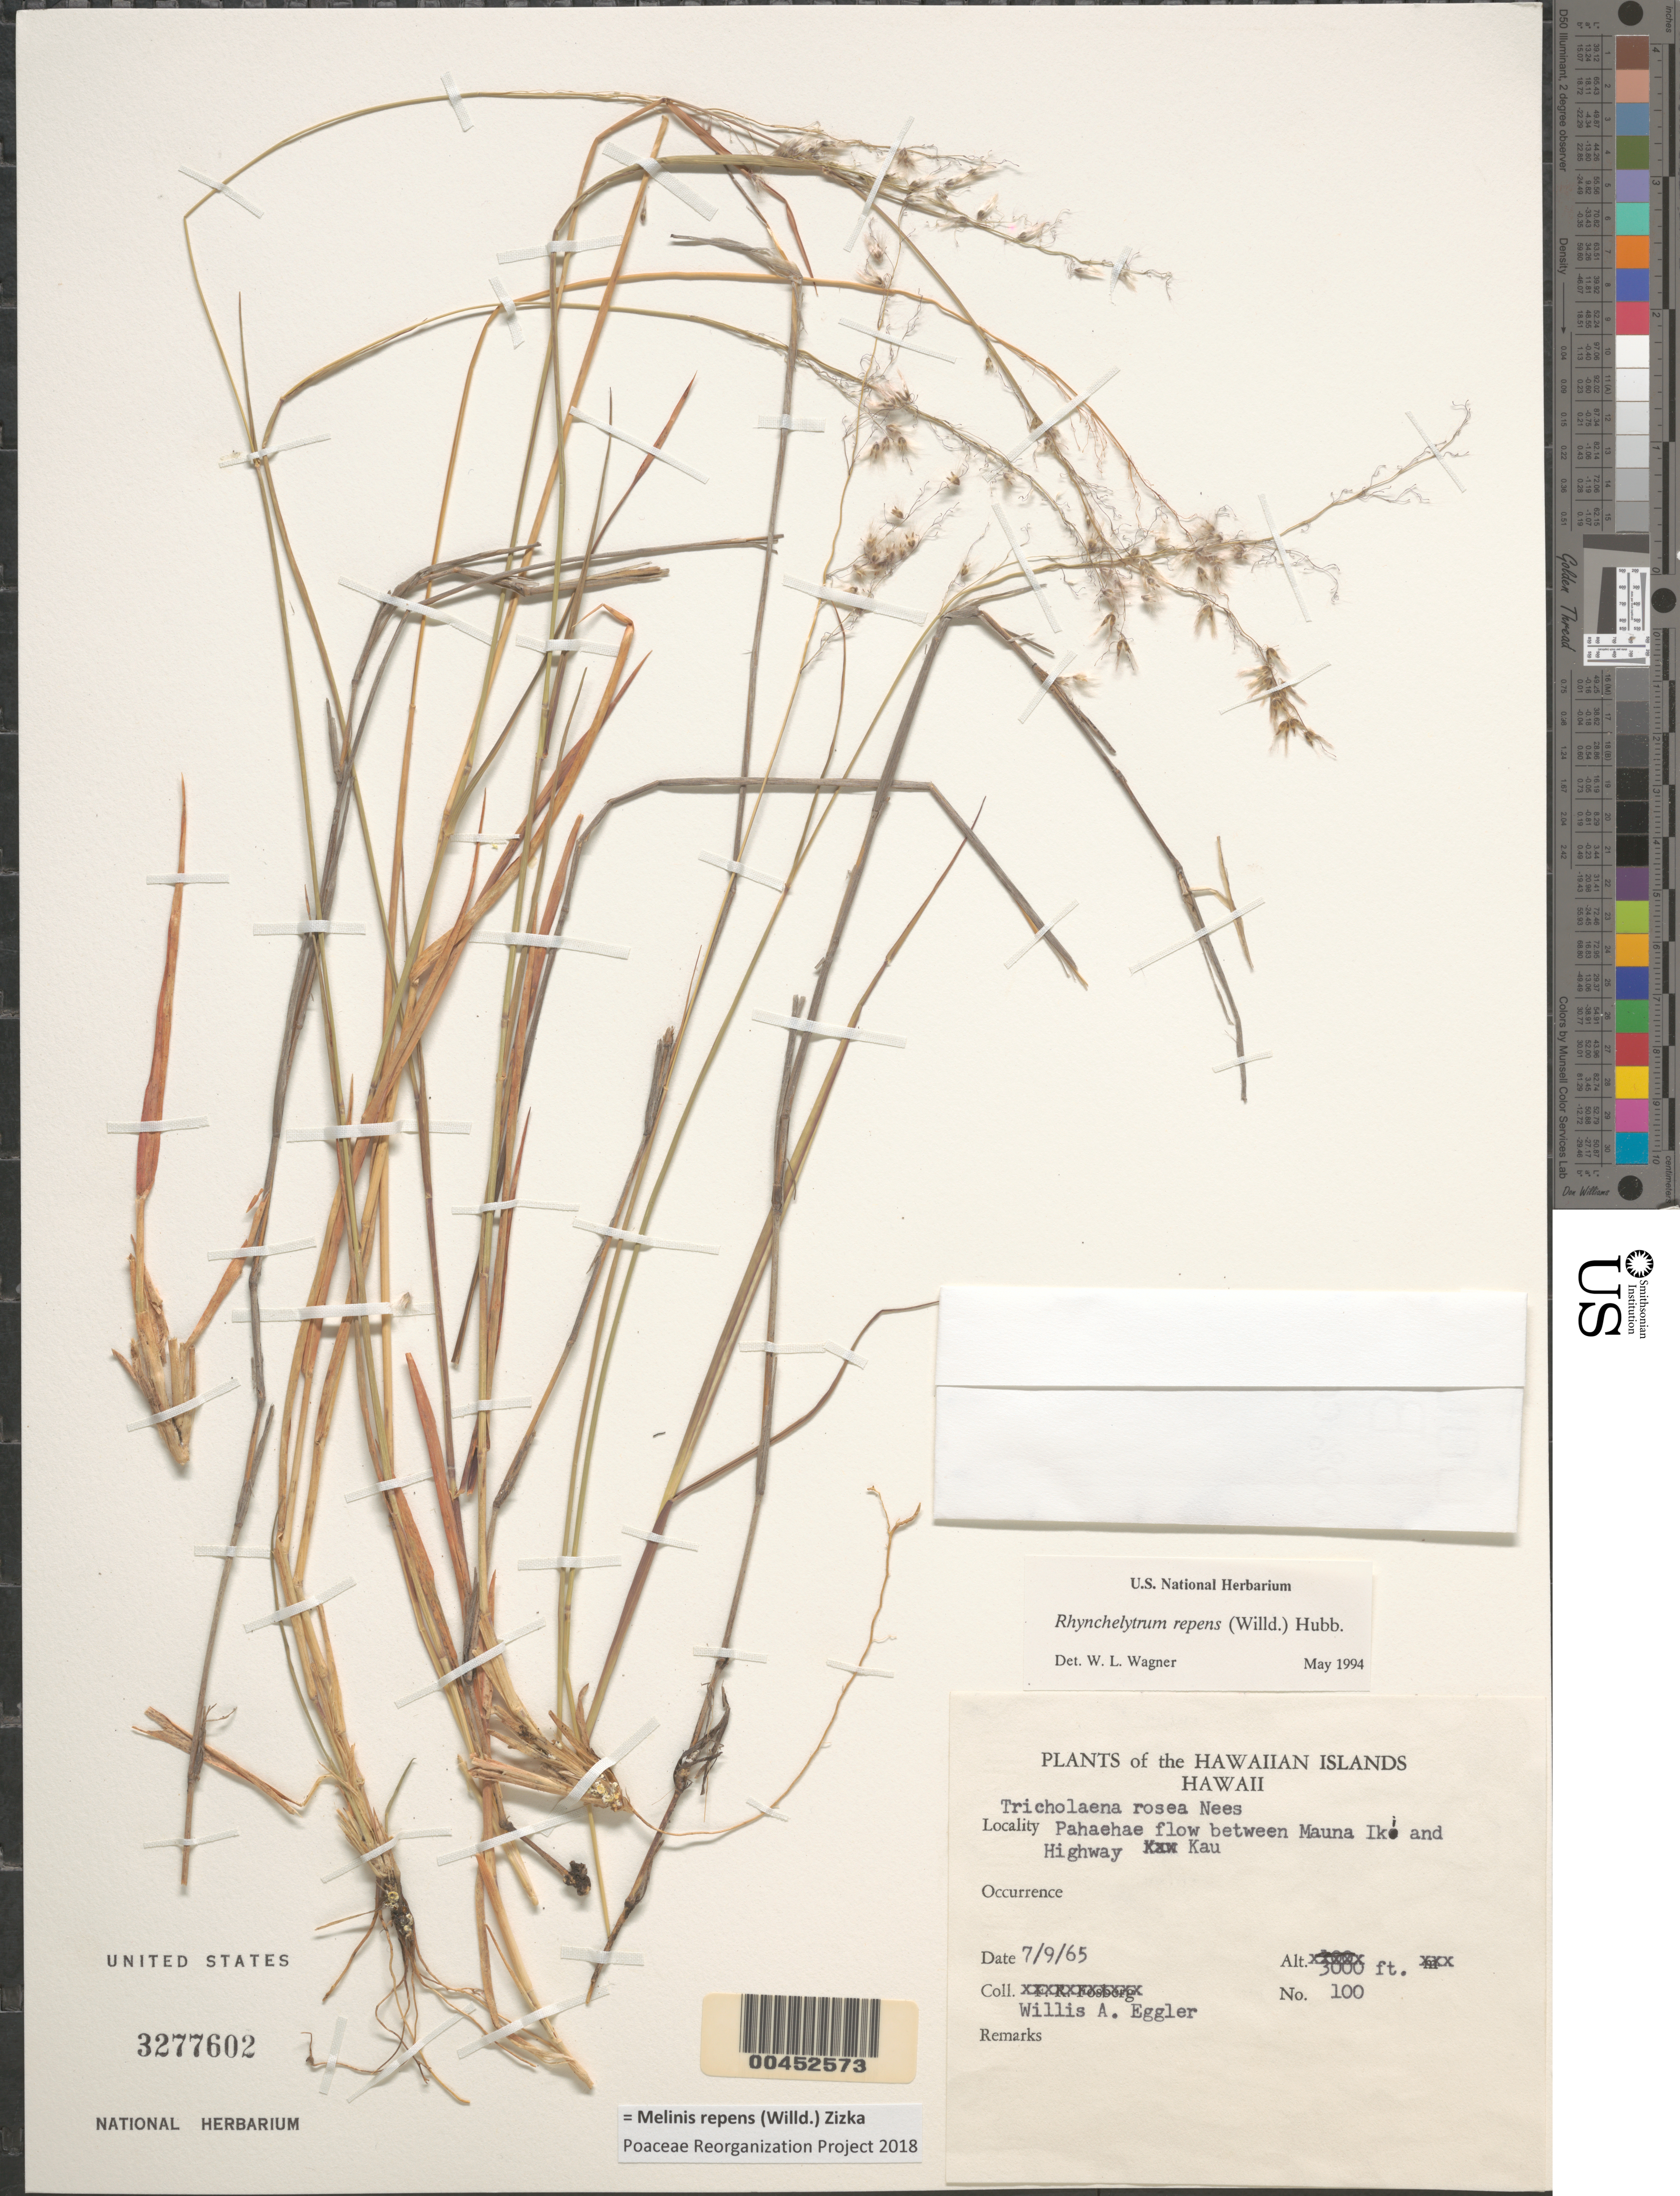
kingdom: Plantae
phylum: Tracheophyta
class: Liliopsida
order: Poales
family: Poaceae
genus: Melinis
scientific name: Melinis repens subsp. repens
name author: (Willd.) Zizka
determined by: Faccenda, K.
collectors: W. A. Eggler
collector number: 100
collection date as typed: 9 Jul 1965 or 7 Sep 1965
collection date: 1965-07-09 or 1965-09-07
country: United States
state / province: Hawaii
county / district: Hawaii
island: Hawaii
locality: Pahaehae flow between Muna Iki and Highway, Kau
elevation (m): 914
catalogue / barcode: US 3277602